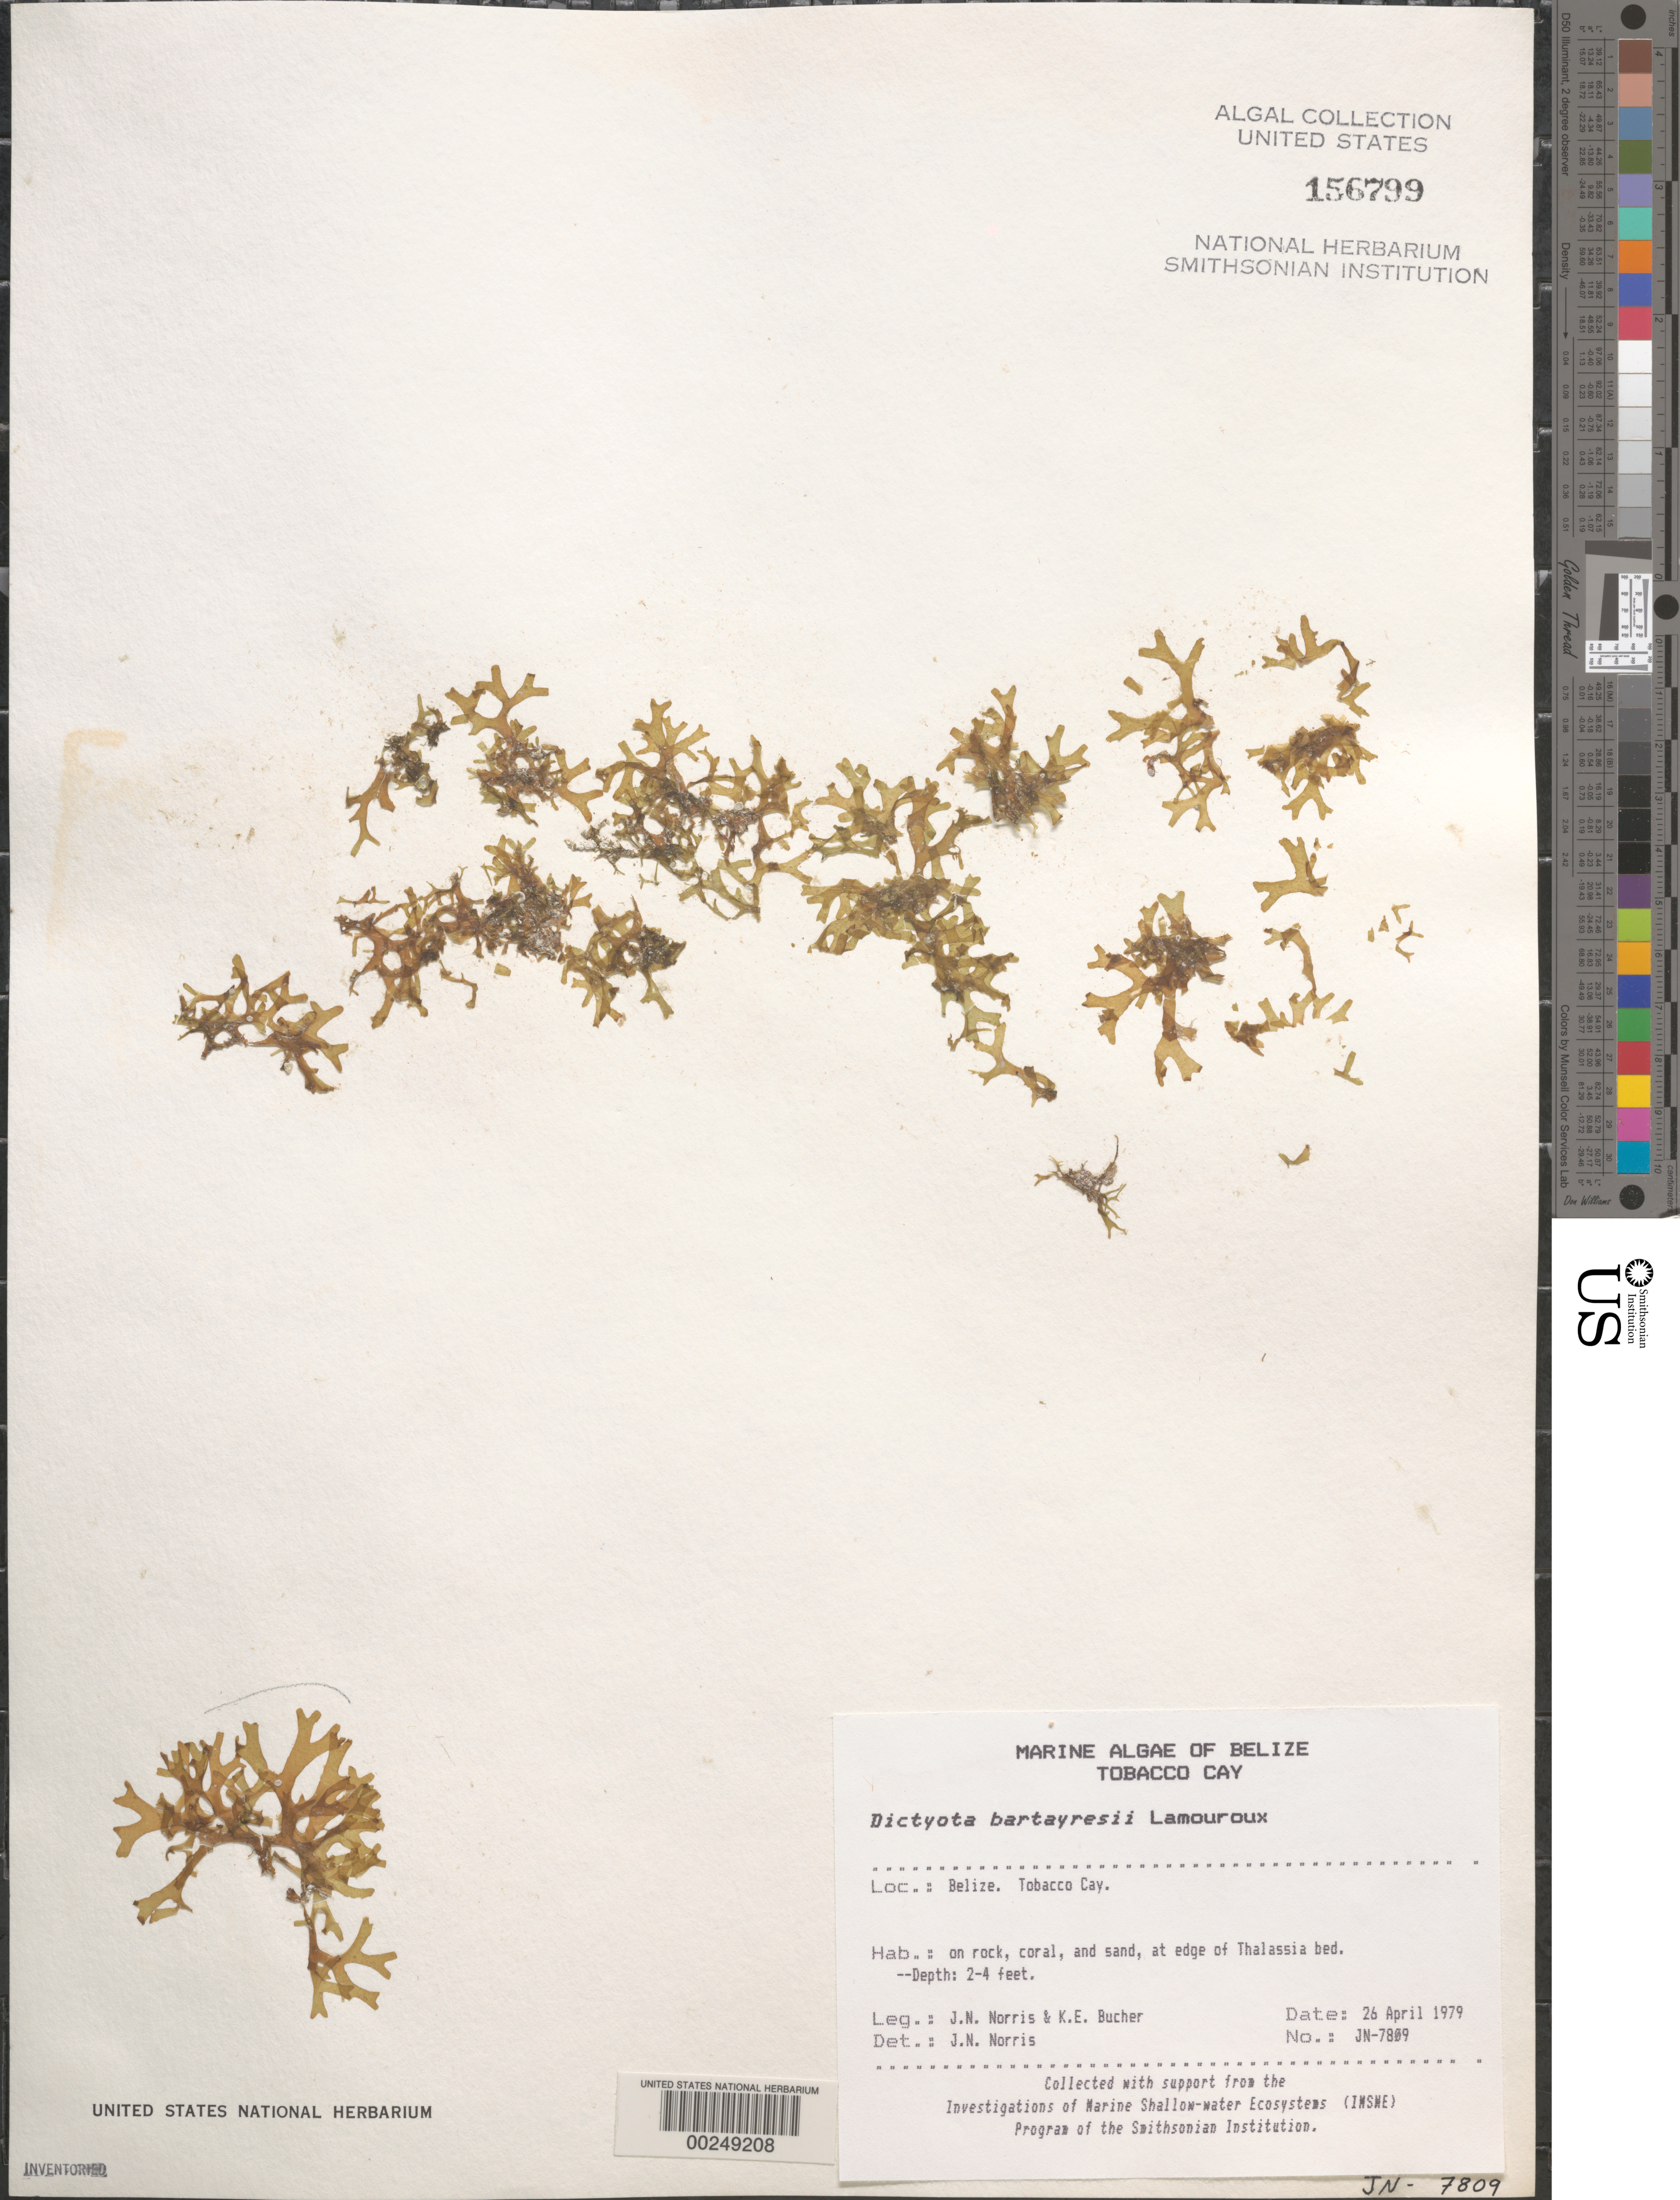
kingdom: Chromista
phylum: Ochrophyta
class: Phaeophyceae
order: Dictyotales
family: Dictyotaceae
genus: Dictyota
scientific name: Dictyota bartayresiana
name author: J.V.Lamouroux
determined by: Norris, James N.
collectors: J. N. Norris & K. E. Bucher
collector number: JN-7809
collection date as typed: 26 Apr 1979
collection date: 1979-04-26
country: Belize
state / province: Stann Creek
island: Tobacco Cay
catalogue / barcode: US 156799